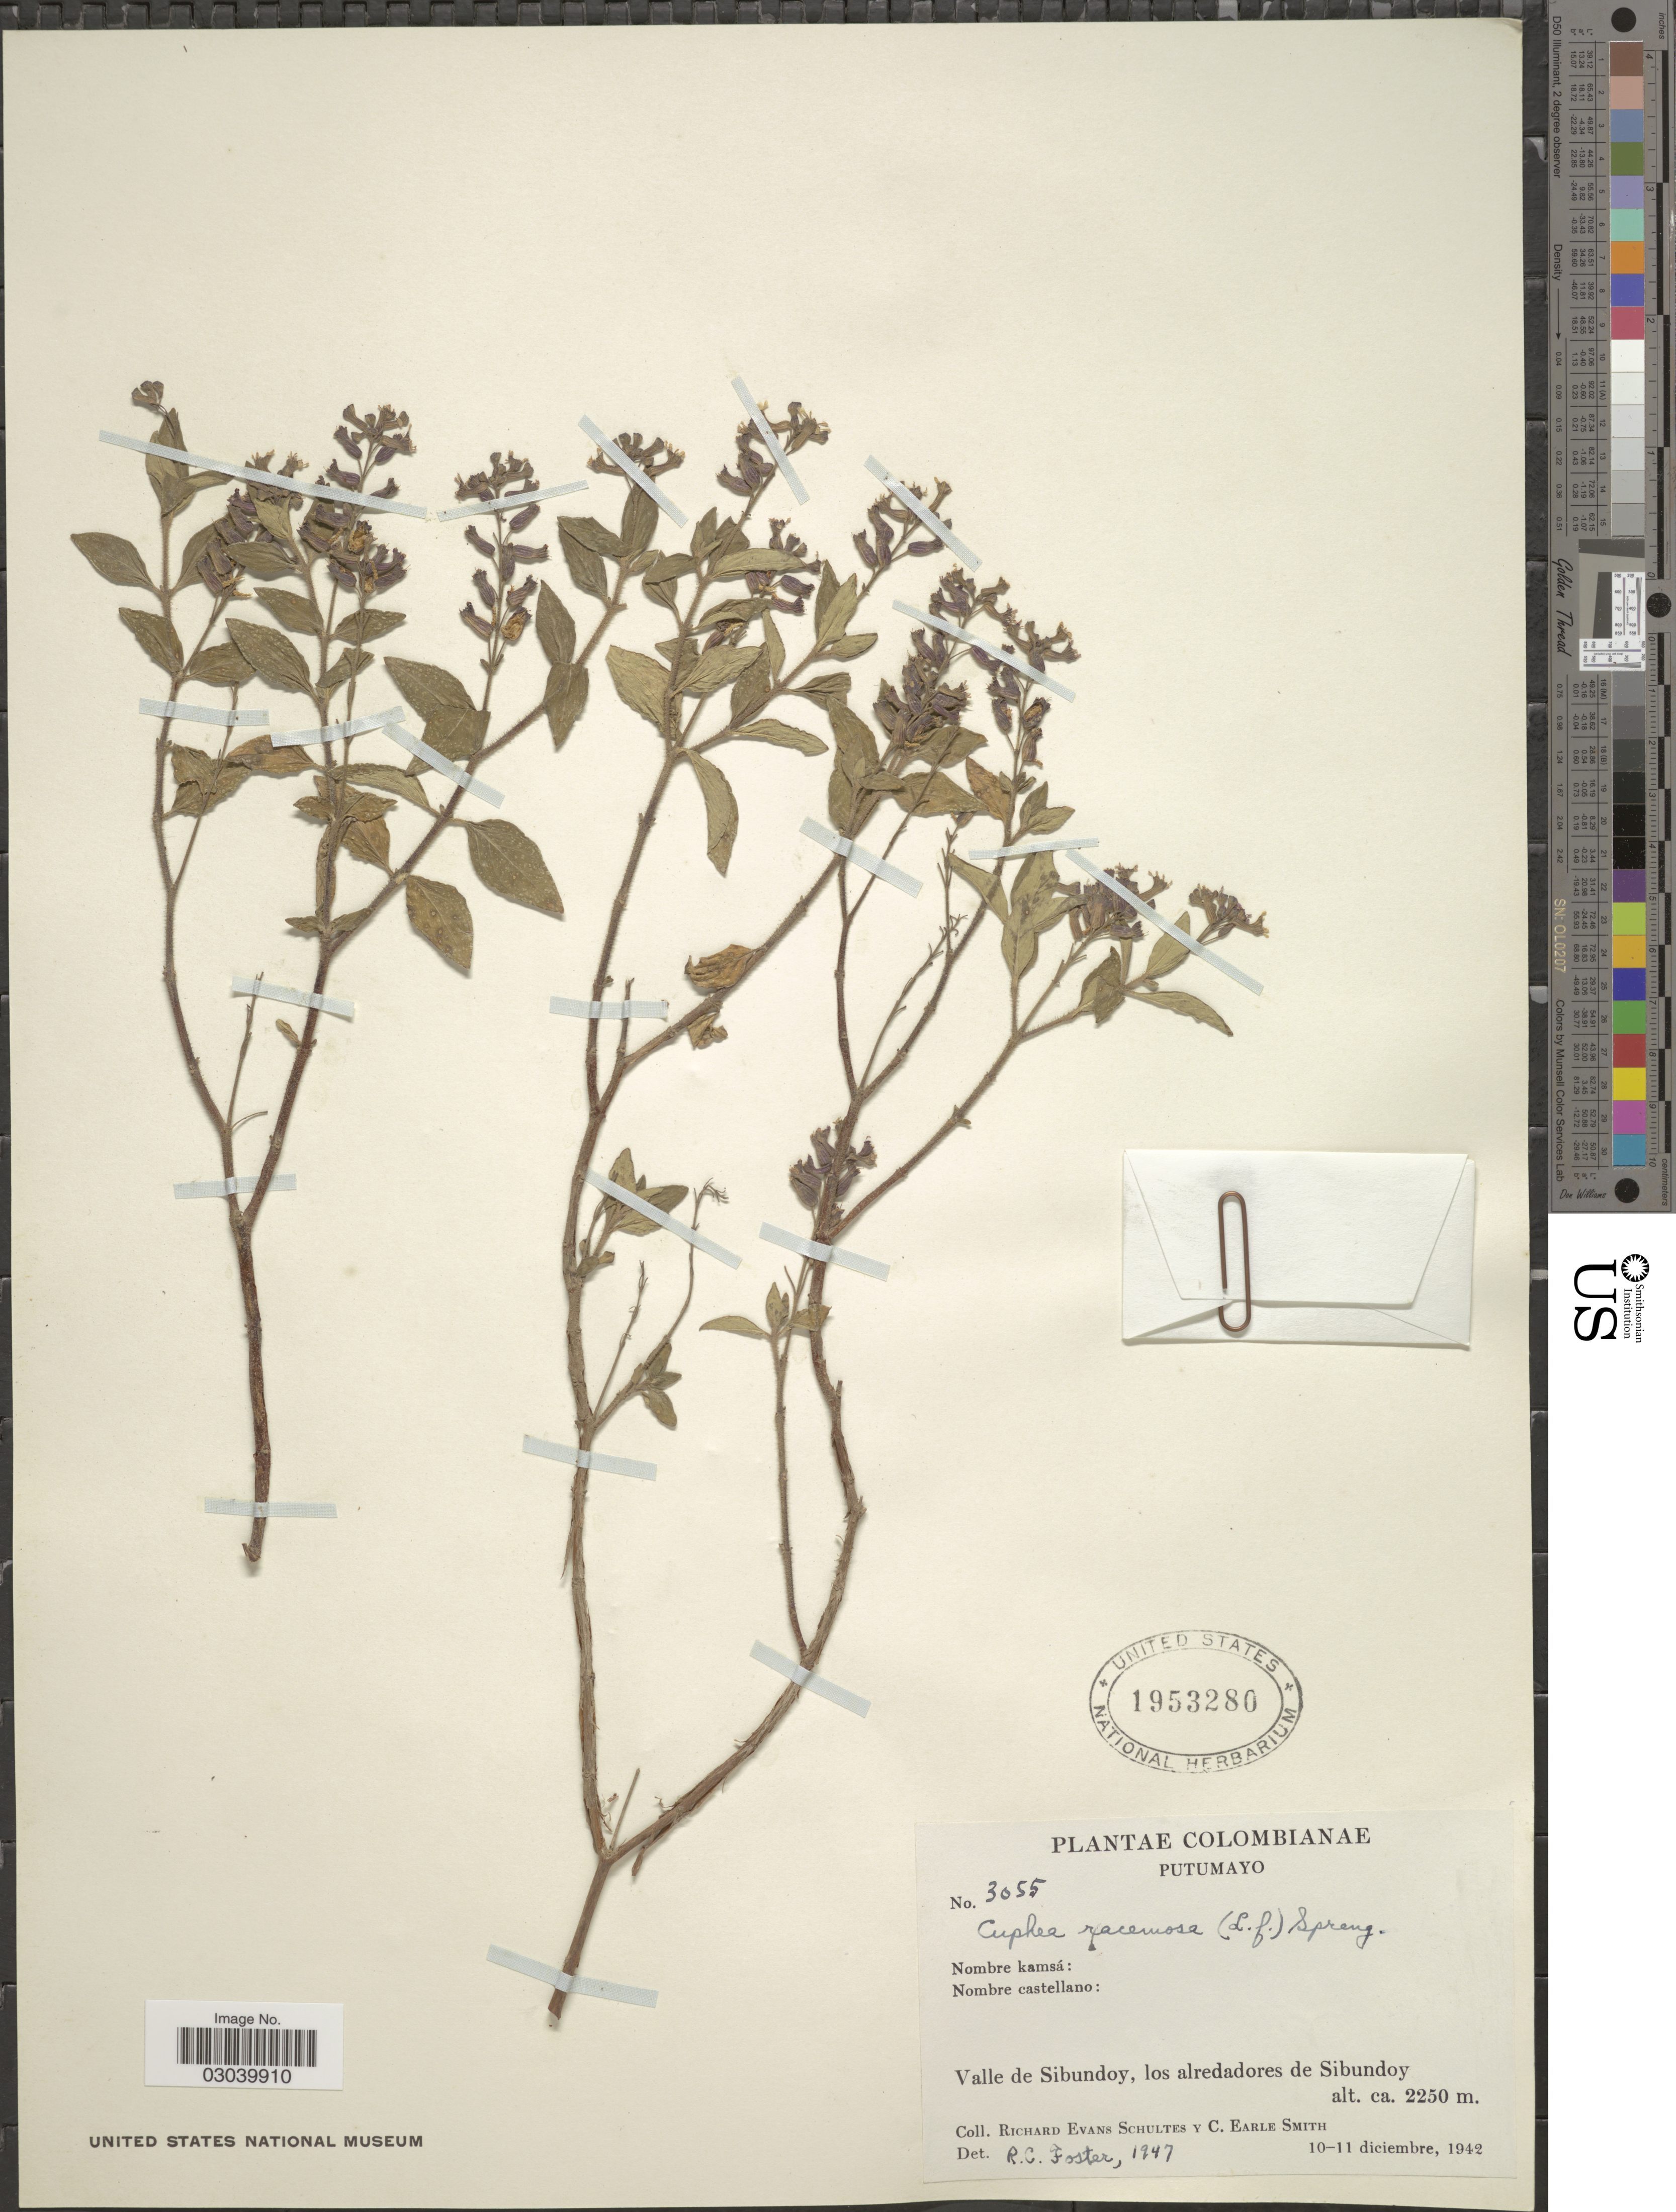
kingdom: Plantae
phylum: Tracheophyta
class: Magnoliopsida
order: Myrtales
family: Lythraceae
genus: Cuphea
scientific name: Cuphea racemosa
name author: (L. f.) Spreng.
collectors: R. E. Schultes & C. E. Smith Jr.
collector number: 3055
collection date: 1942-12-10/1942-12-11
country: Colombia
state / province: Putumayo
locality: Valle de Sibundoy, los alrededores de Sibundoy.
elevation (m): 2250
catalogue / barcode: US 1953280